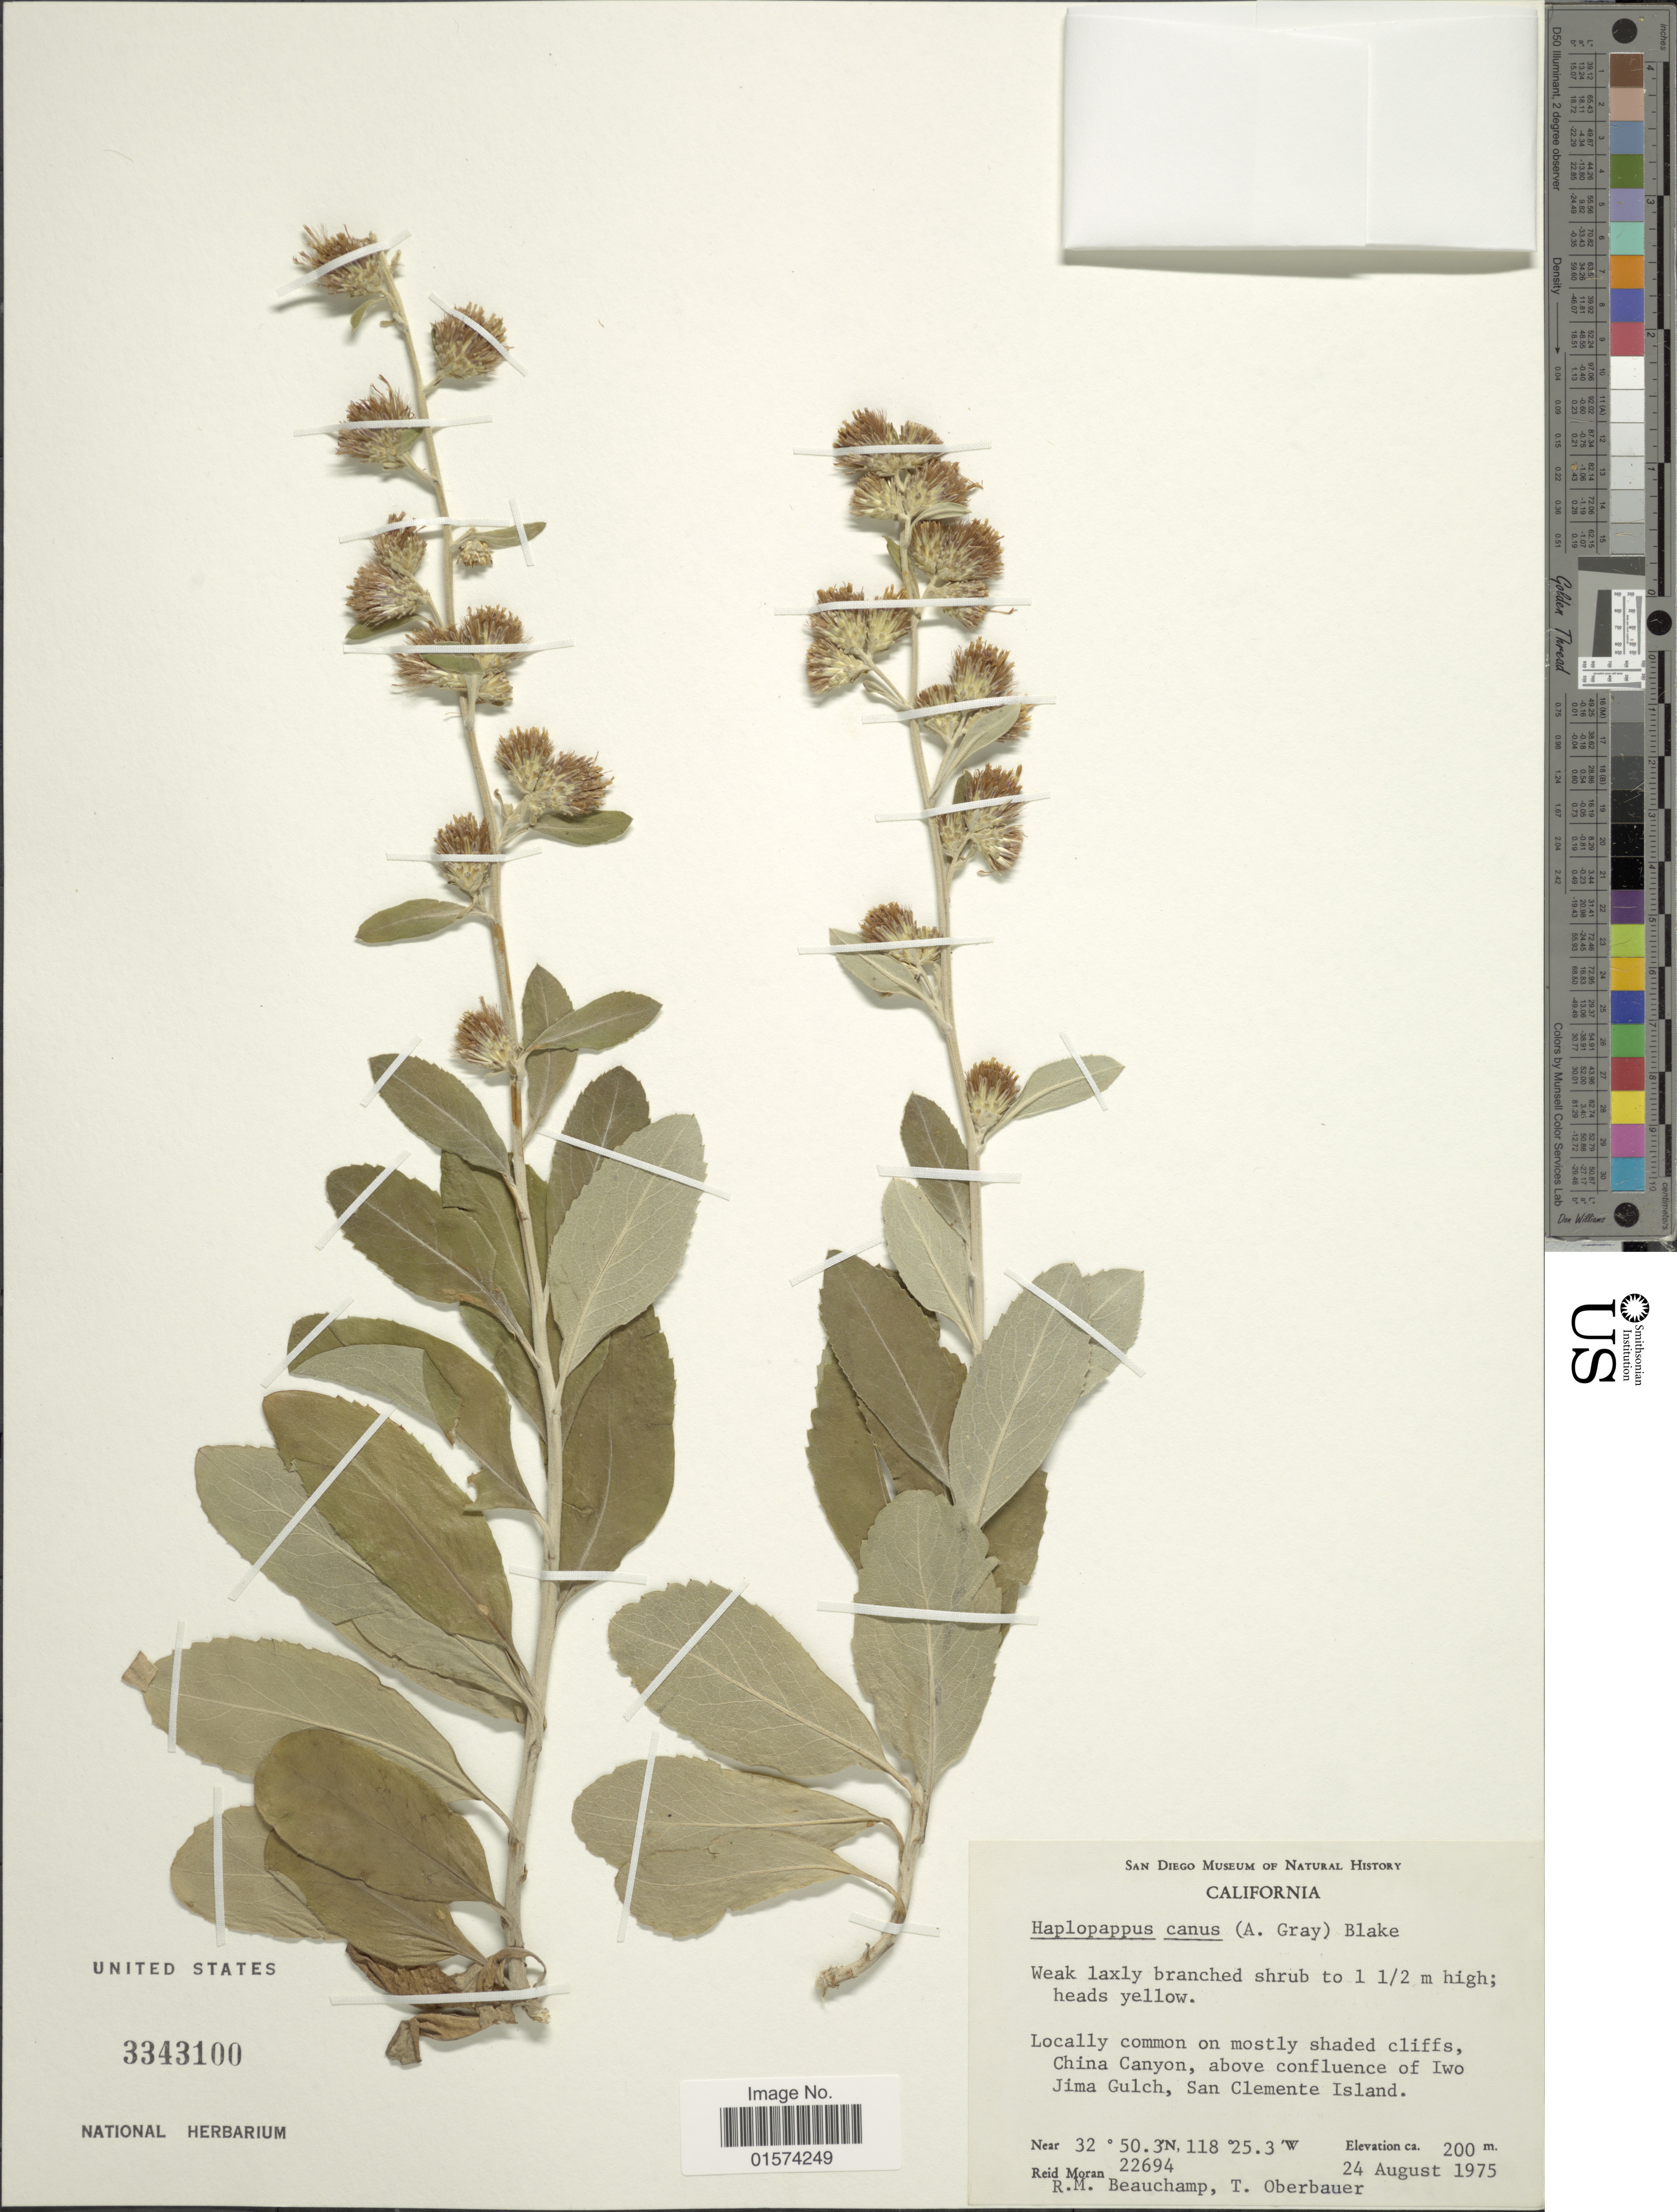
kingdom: Plantae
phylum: Tracheophyta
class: Magnoliopsida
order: Asterales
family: Asteraceae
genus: Hazardia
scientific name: Hazardia cana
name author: (A. Gray) Greene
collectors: R. V. Moran, R. Beauchamp & T. Oberbauer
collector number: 22694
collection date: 1975-08-24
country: United States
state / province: California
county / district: Los Angeles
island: San Clemente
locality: Locally common on mostly shaded cliffs, China Canyon, above confluence of Iwo Jima Gulch, San Clemente Island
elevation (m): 200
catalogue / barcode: US 3343100